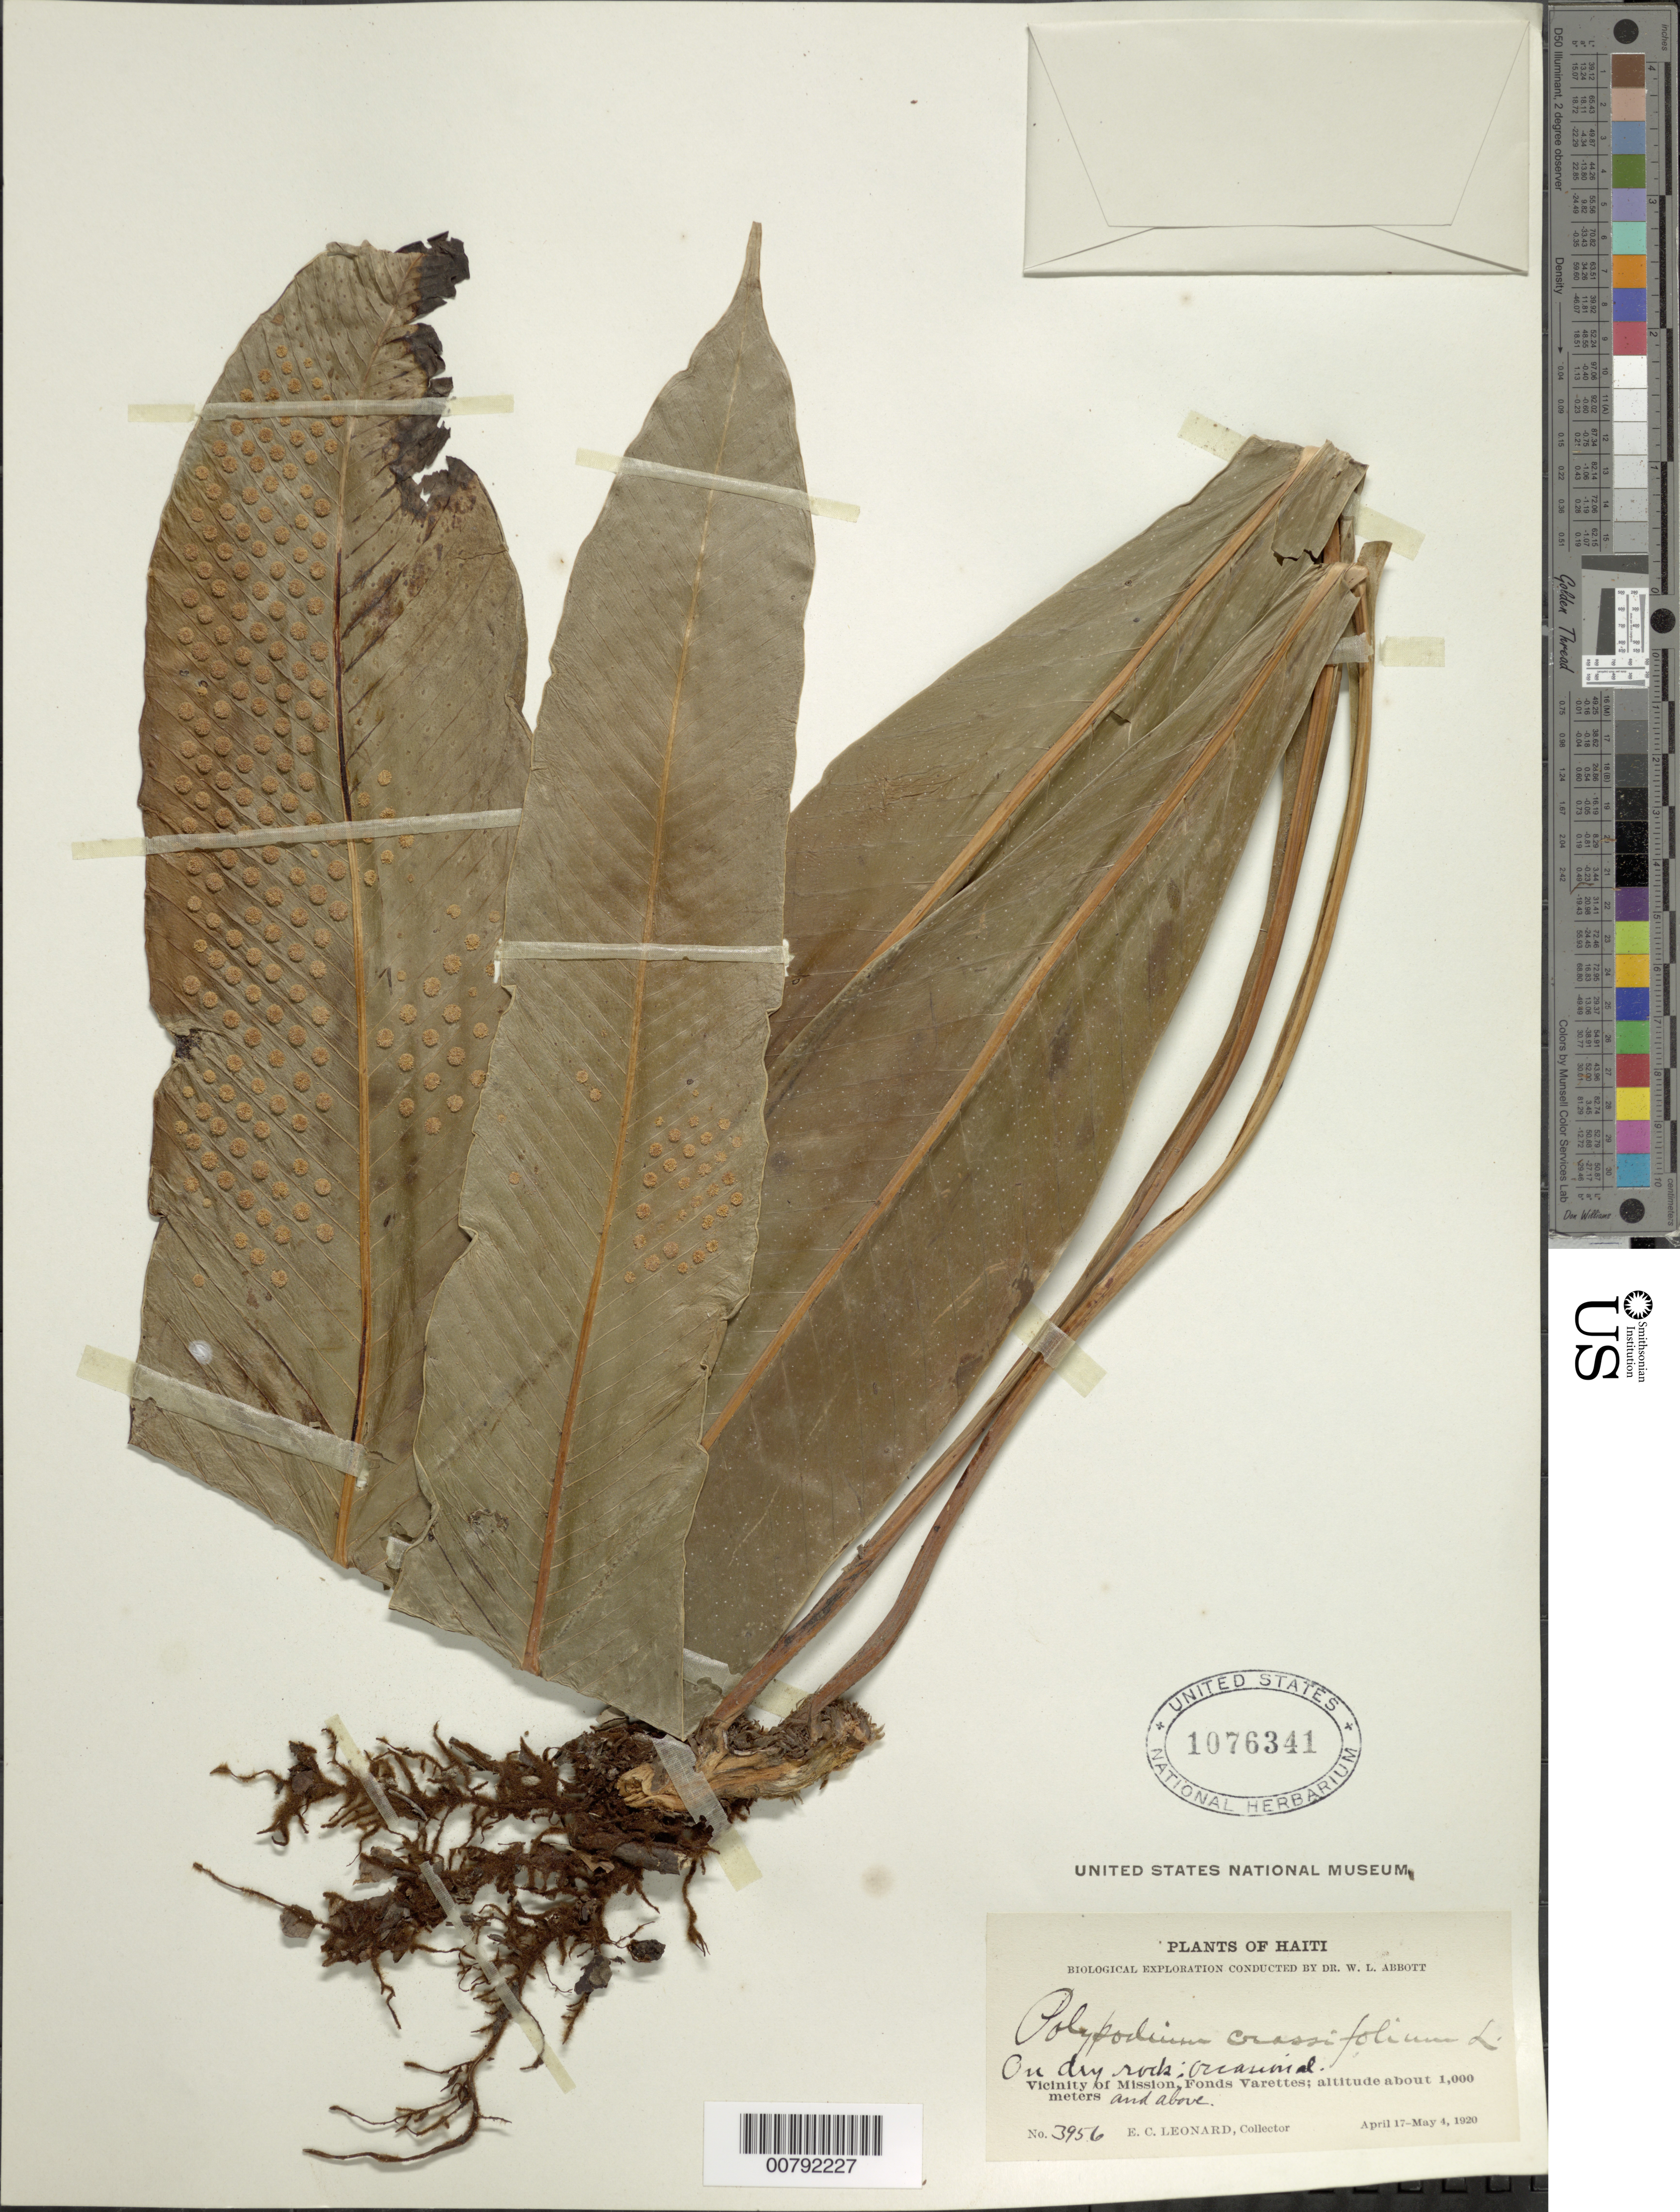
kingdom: Plantae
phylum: Tracheophyta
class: Polypodiopsida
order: Polypodiales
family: Polypodiaceae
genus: Niphidium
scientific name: Niphidium crassifolium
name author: (L.) Lellinger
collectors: E. C. Leonard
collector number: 3956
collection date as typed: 17 Apr 1920 04 May 1920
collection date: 1920-04-17/1920-05-04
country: Haiti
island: Hispaniola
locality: Mission, vicinity; Fonds Varettes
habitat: On dry rock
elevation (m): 1000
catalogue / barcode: US 1076341